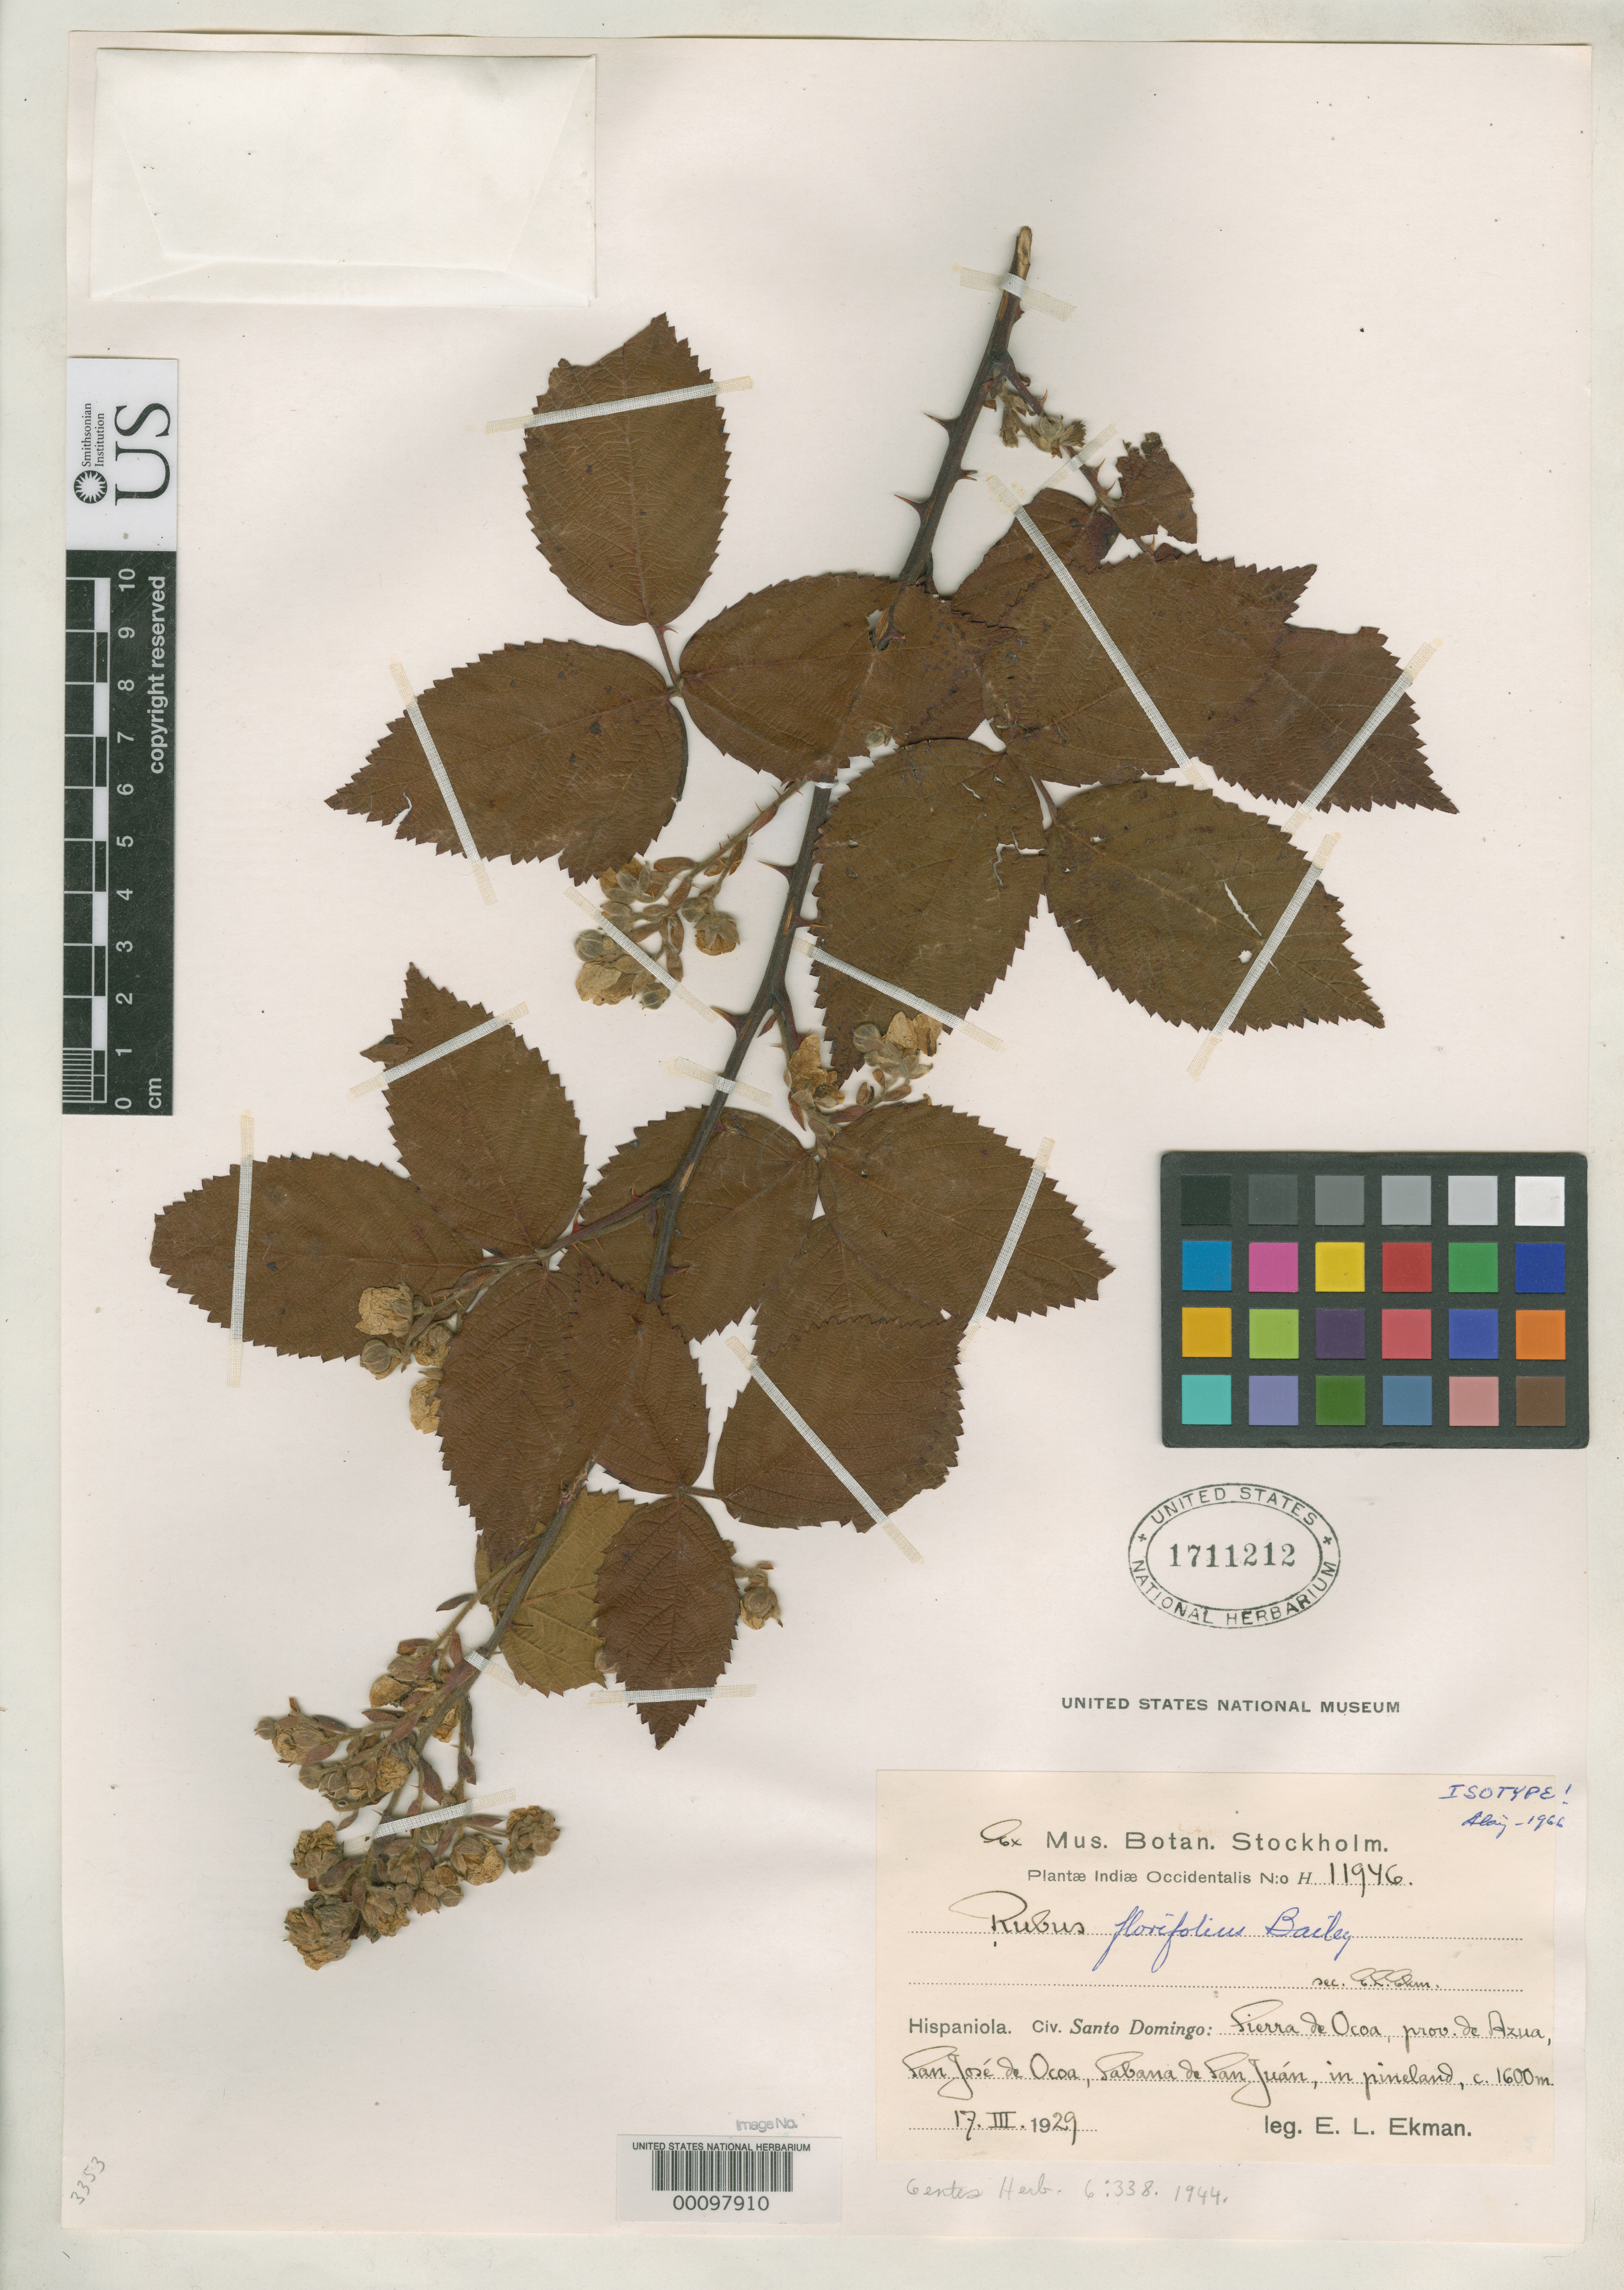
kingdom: Plantae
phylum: Tracheophyta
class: Magnoliopsida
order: Rosales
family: Rosaceae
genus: Rubus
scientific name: Rubus florifolius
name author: L.H. Bailey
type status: Isotype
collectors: E. L. Ekman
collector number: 11946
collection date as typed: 17 Mar 1929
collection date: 1929-03-17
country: Dominican Republic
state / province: Azua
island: Hispaniola Island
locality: Sierra de Ocoa, Sabanna de San Juan.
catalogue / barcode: US 1711212